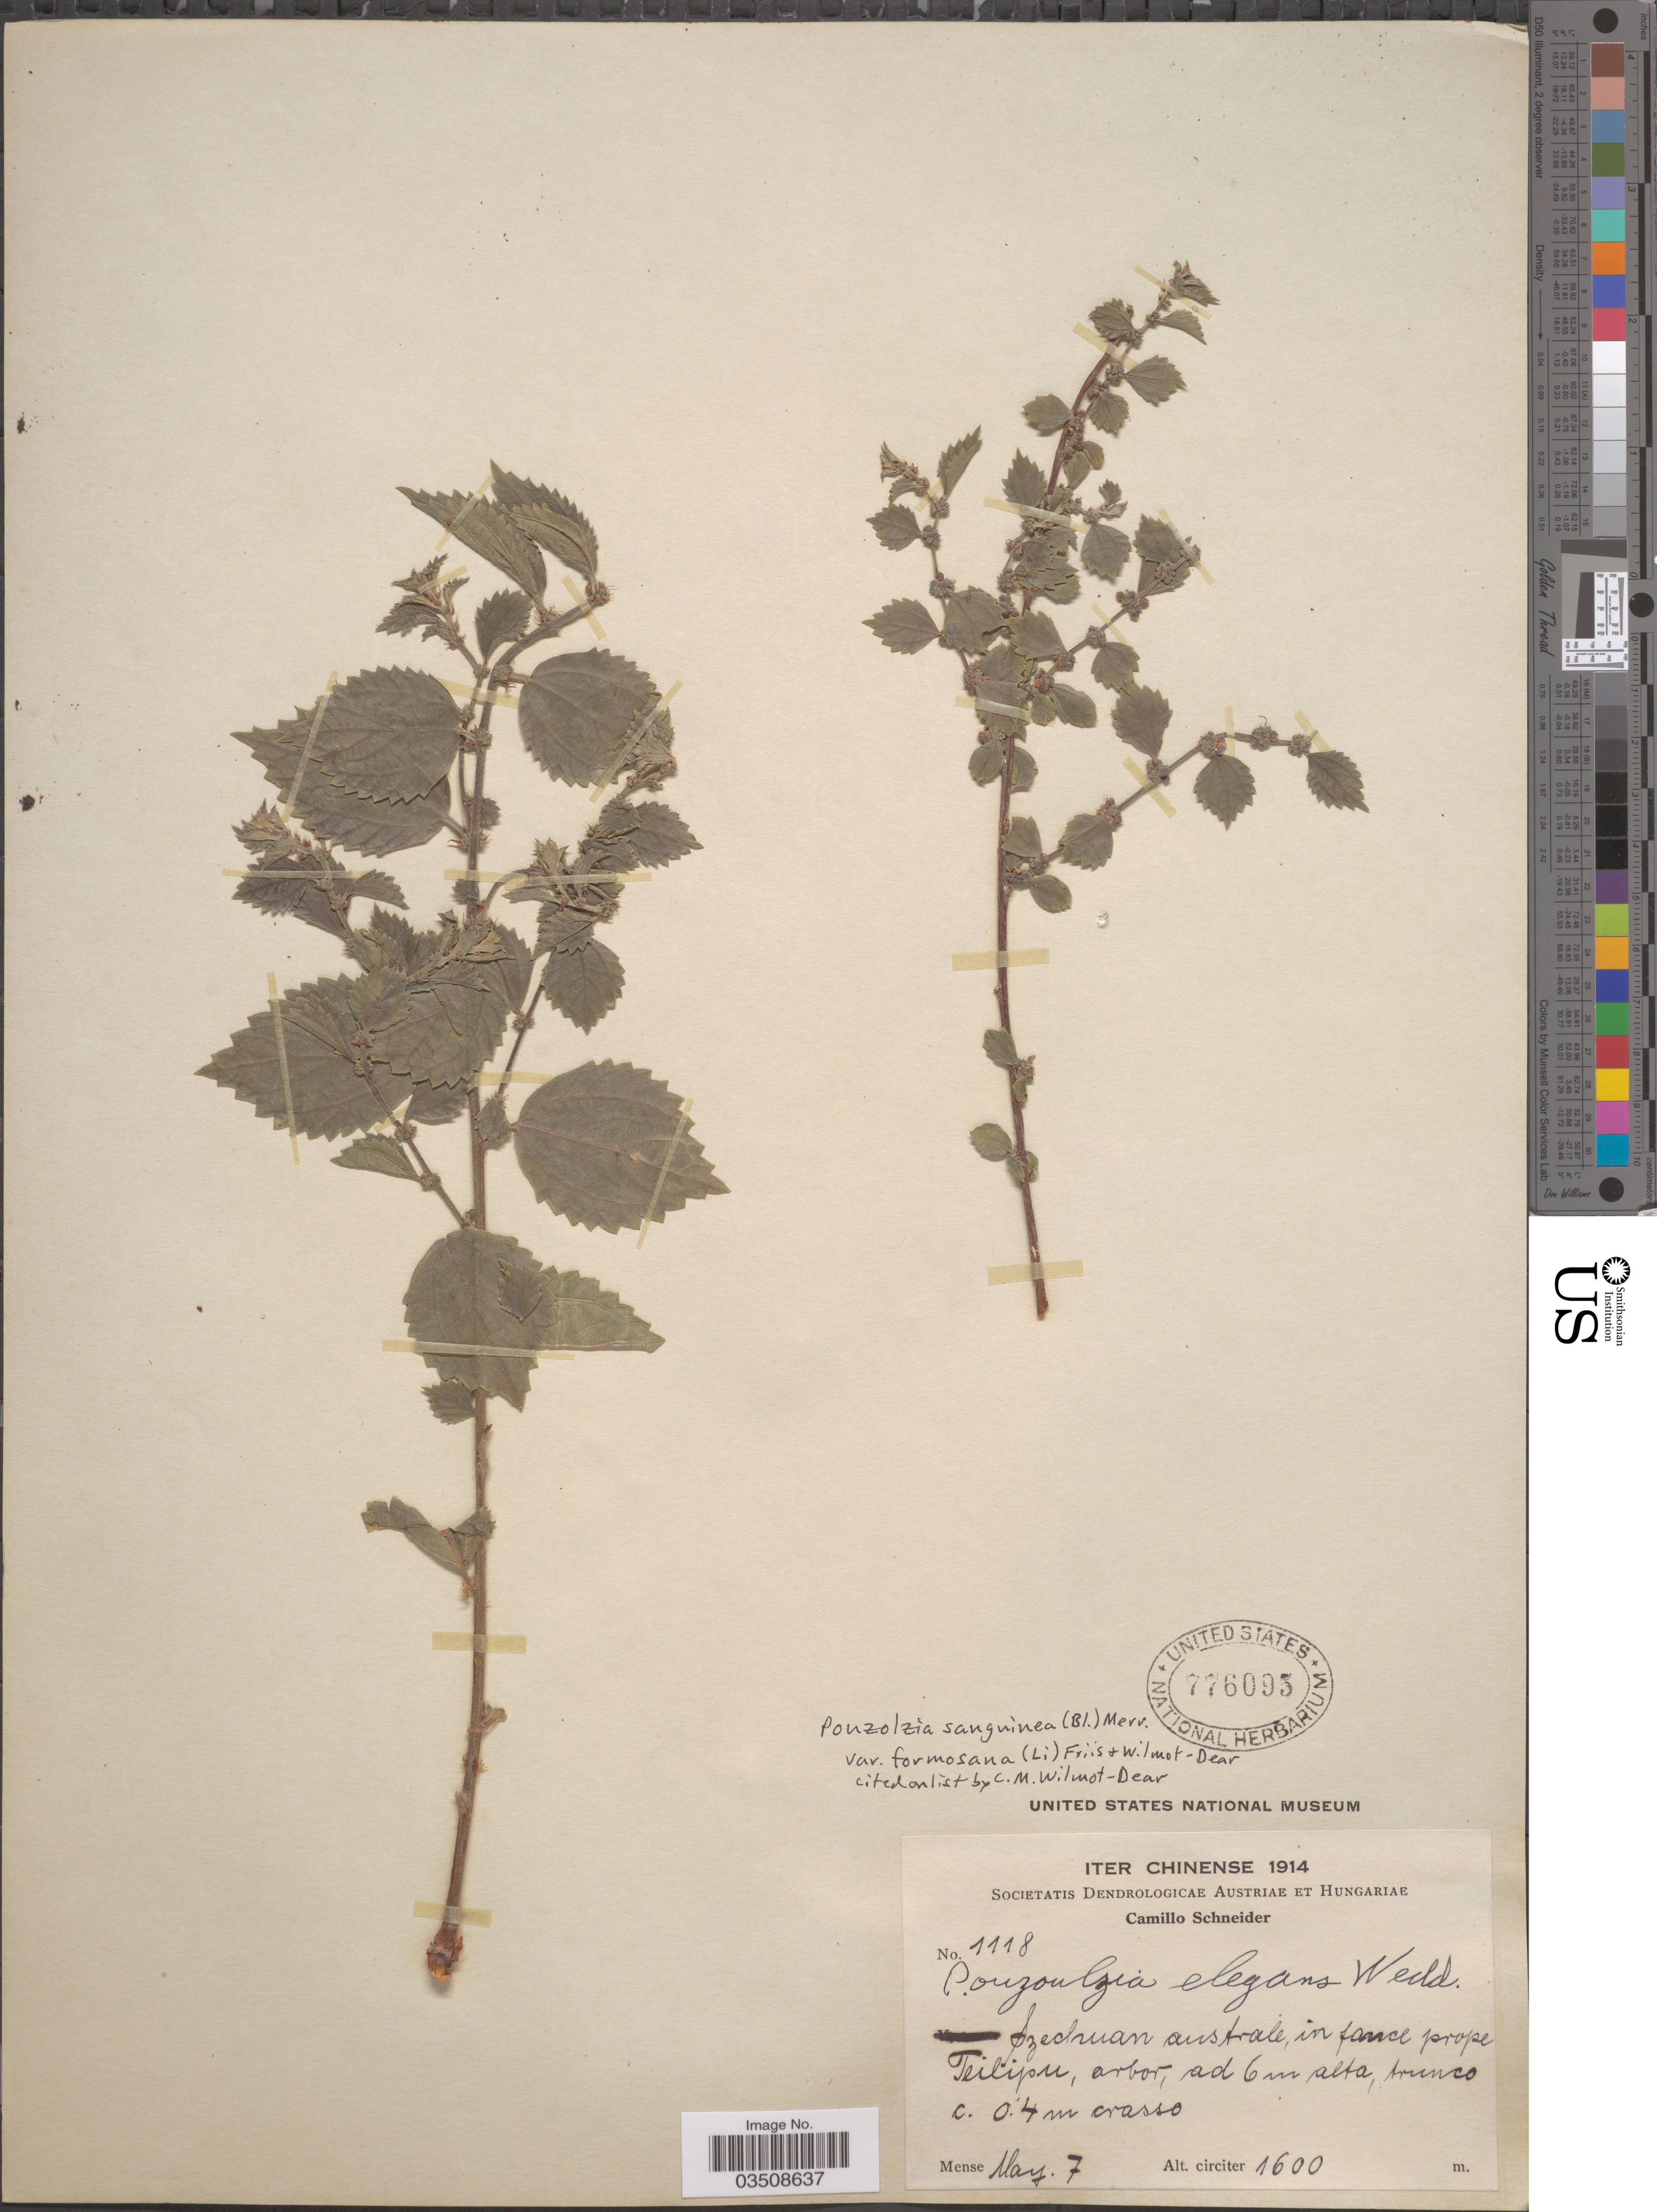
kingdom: Plantae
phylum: Tracheophyta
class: Magnoliopsida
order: Rosales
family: Urticaceae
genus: Pouzolzia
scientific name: Pouzolzia elegans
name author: Wedd.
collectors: C. K. Schneider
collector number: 1118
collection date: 1914-05-07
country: China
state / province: Sichuan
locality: Iter Chinense. Szechuan australe, in fauce [interpreted] prope Teilipu.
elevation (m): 1600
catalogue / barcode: US 776095